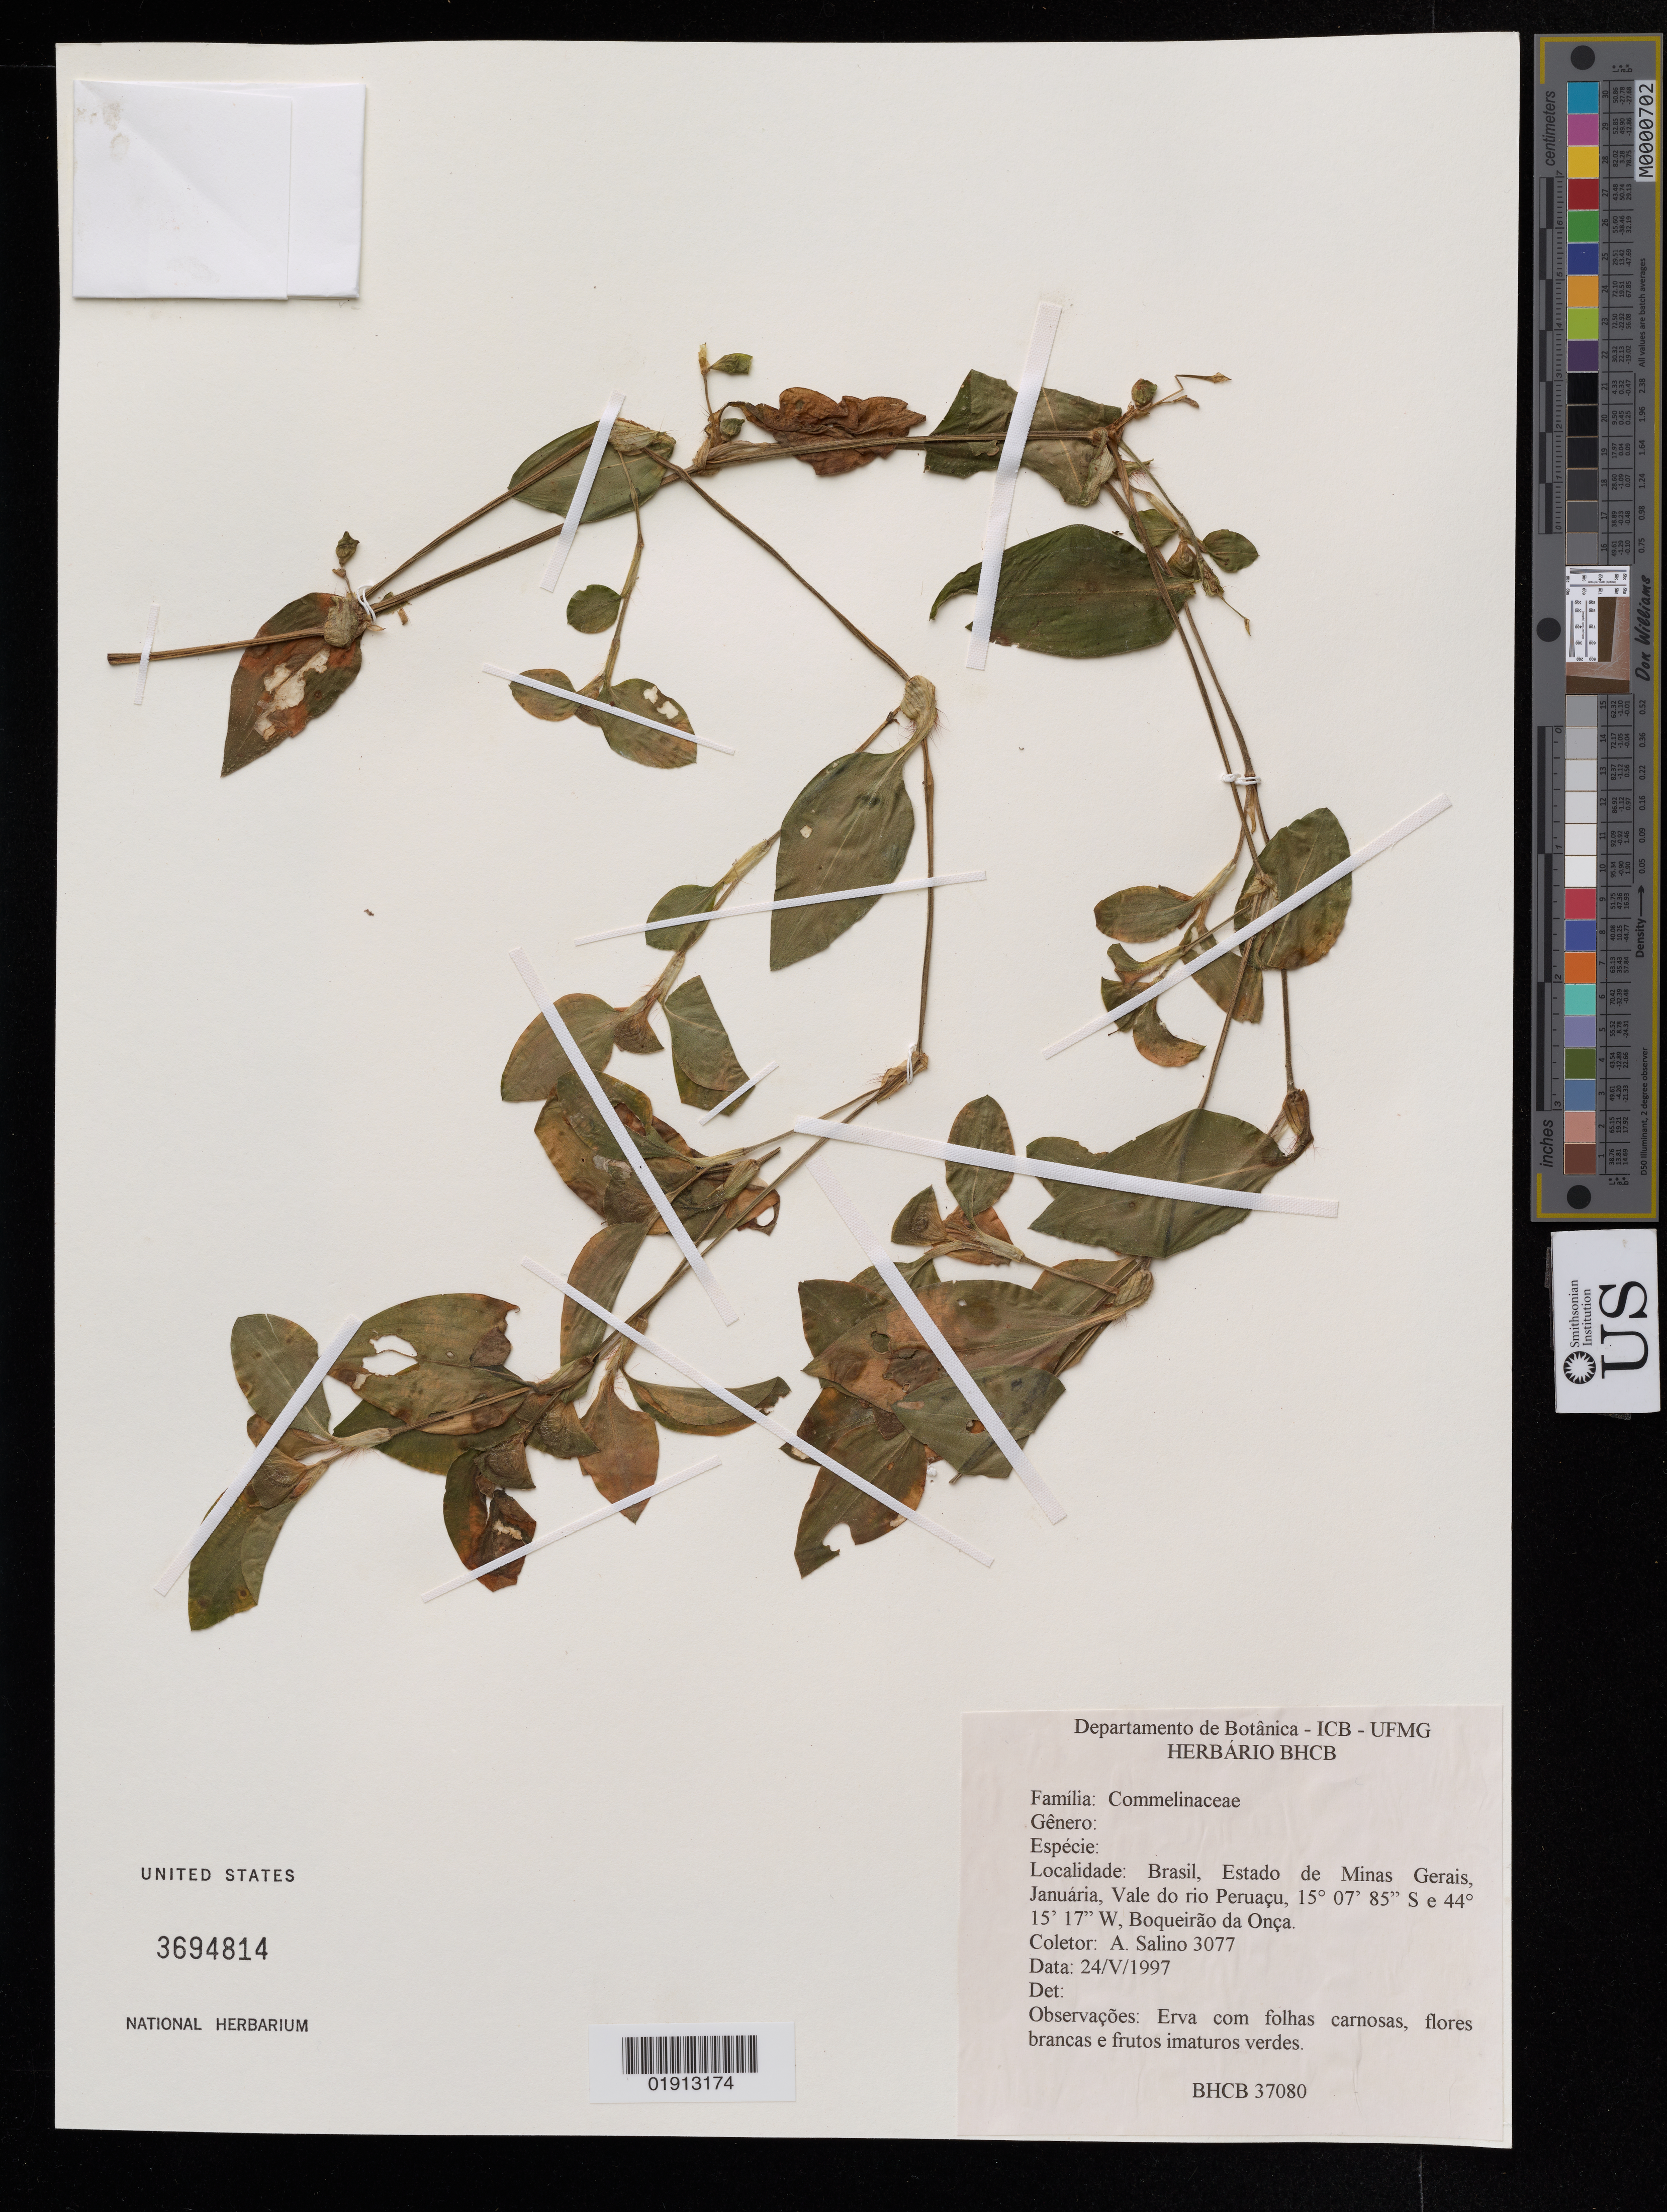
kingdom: Plantae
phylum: Tracheophyta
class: Liliopsida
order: Commelinales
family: Commelinaceae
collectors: A. Salino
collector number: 3077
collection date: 1997-05-24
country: Brazil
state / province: Minas Gerais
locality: Januária, Vale do rio Peruaçu, Boquerão da Onça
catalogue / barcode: US 3694814